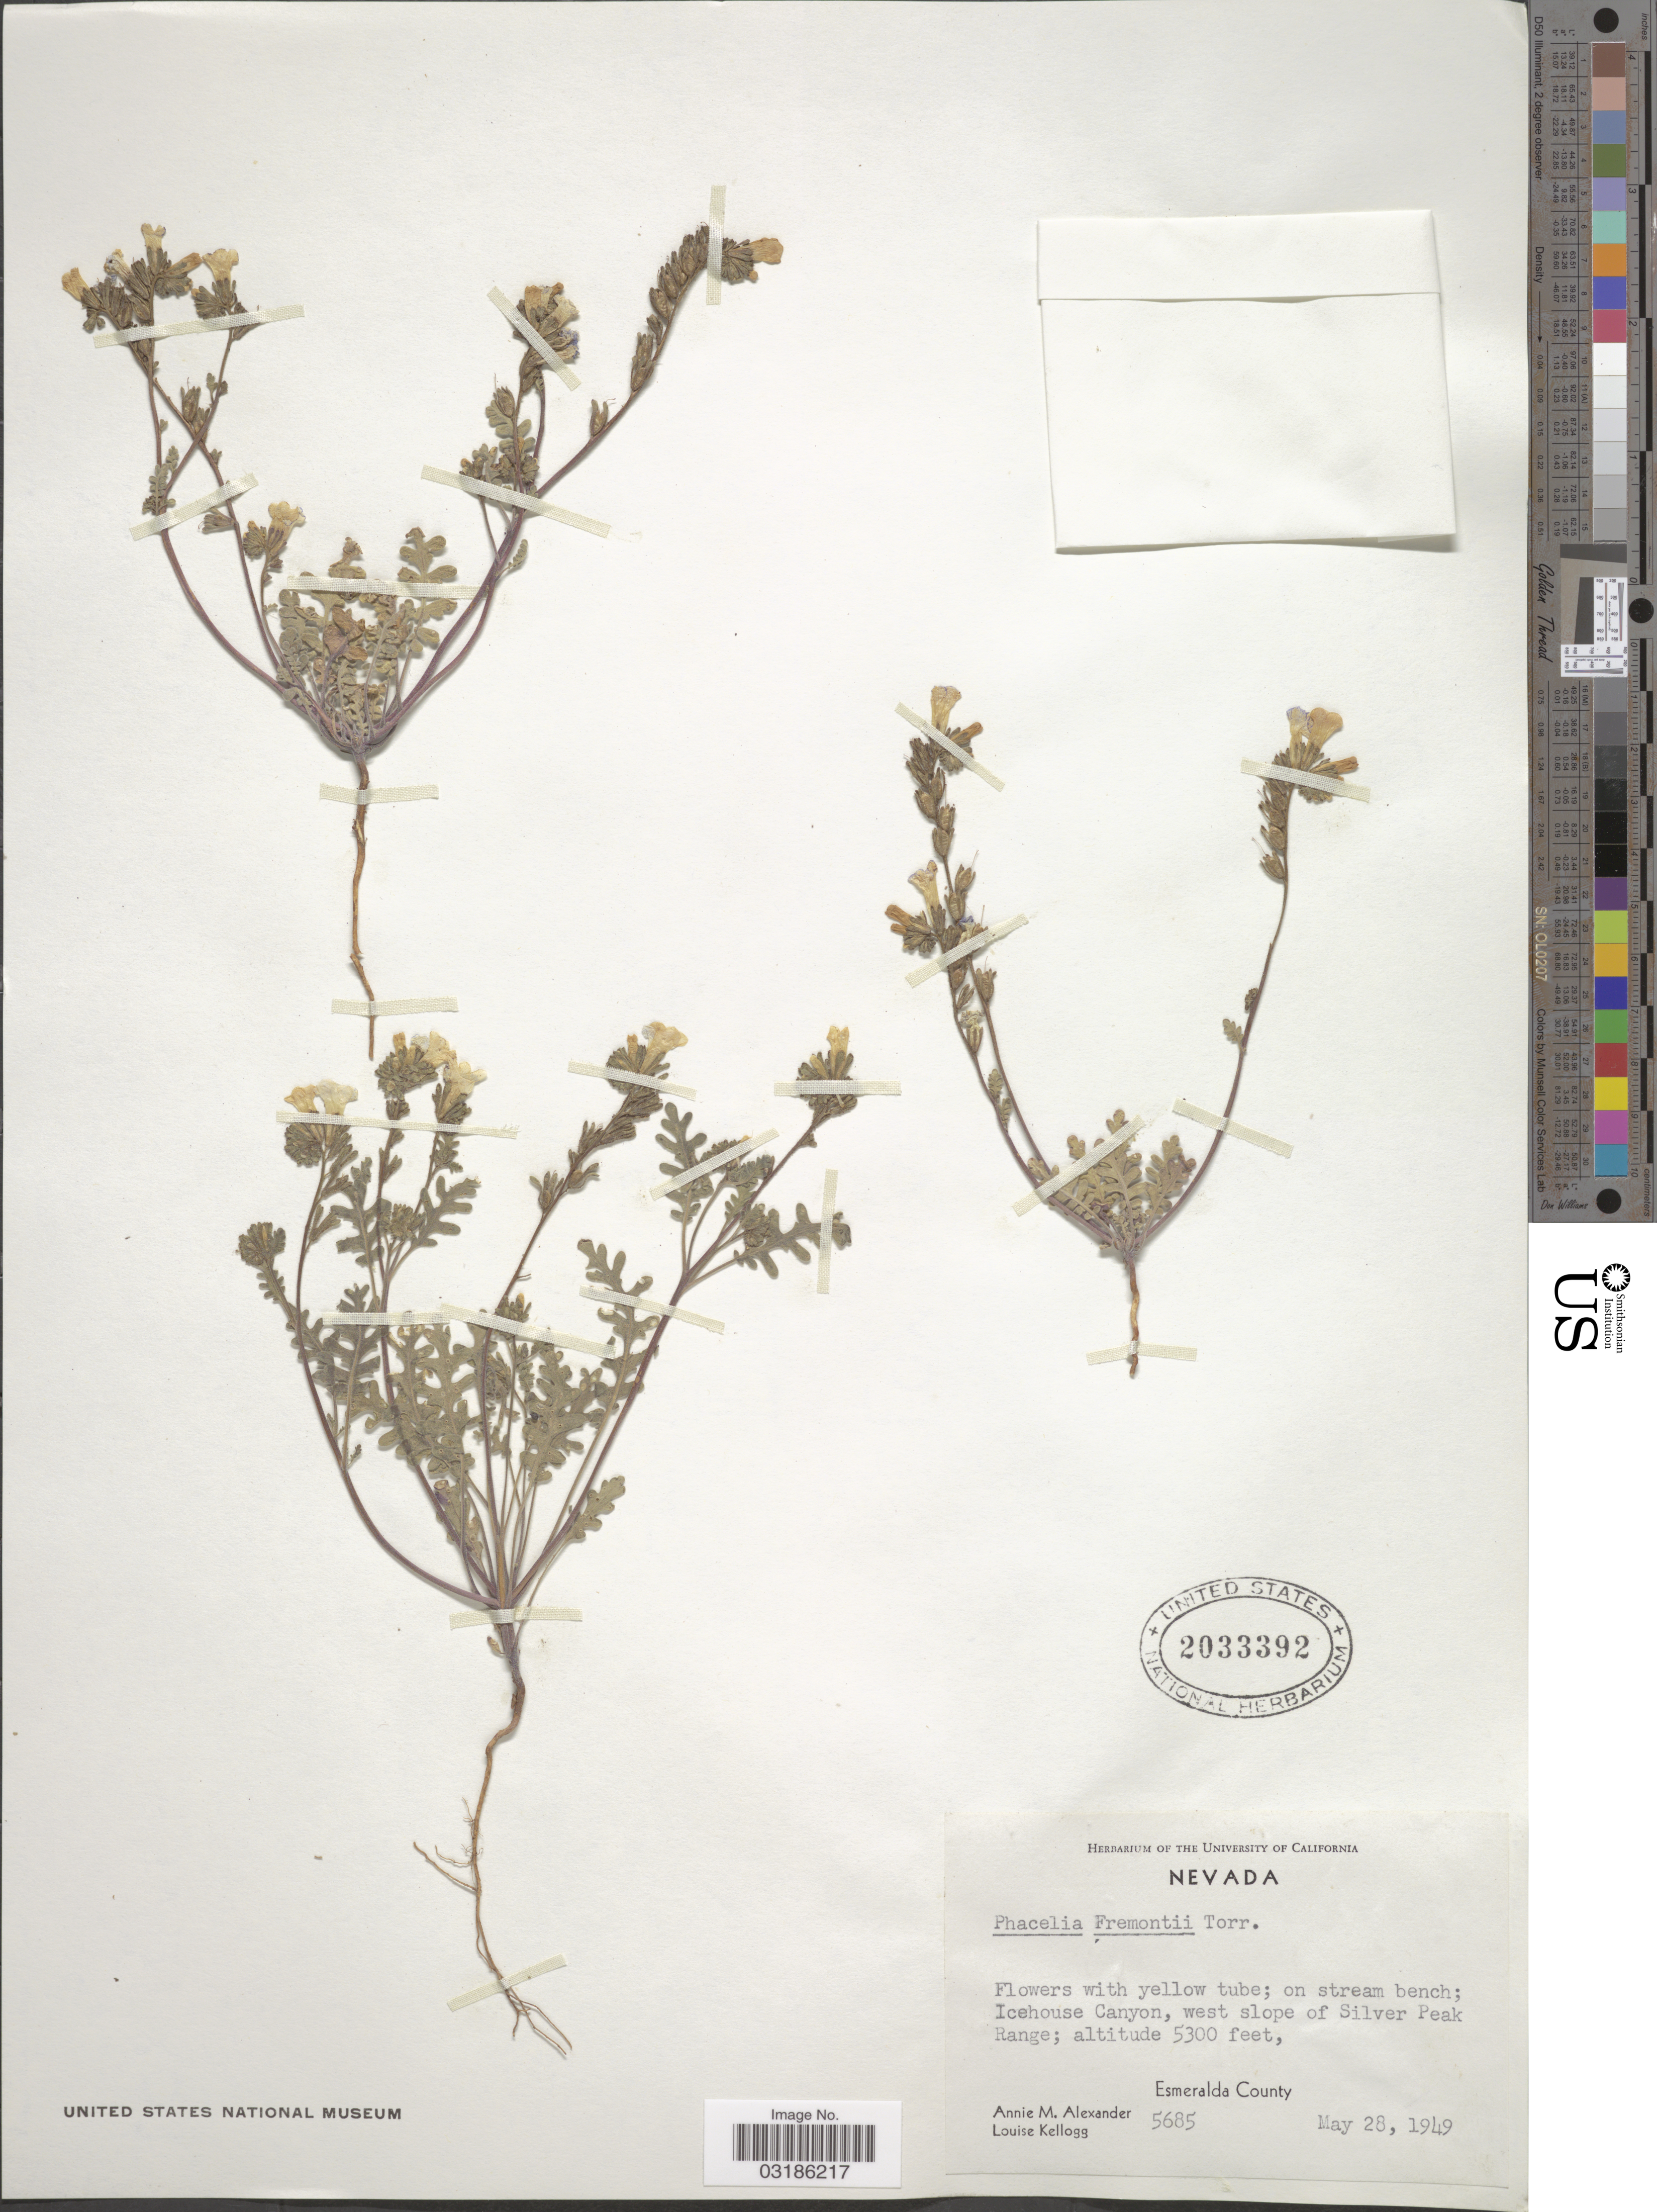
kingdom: Plantae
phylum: Tracheophyta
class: Magnoliopsida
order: Boraginales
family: Hydrophyllaceae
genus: Phacelia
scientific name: Phacelia fremontii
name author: Torr.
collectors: A. M. Alexander & L. Kellogg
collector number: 5685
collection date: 1949-05-28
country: United States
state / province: Nevada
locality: Icehouse Canyon, west slope of Silver Peak Range. Esmeralda County.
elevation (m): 1615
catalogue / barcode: US 2033392